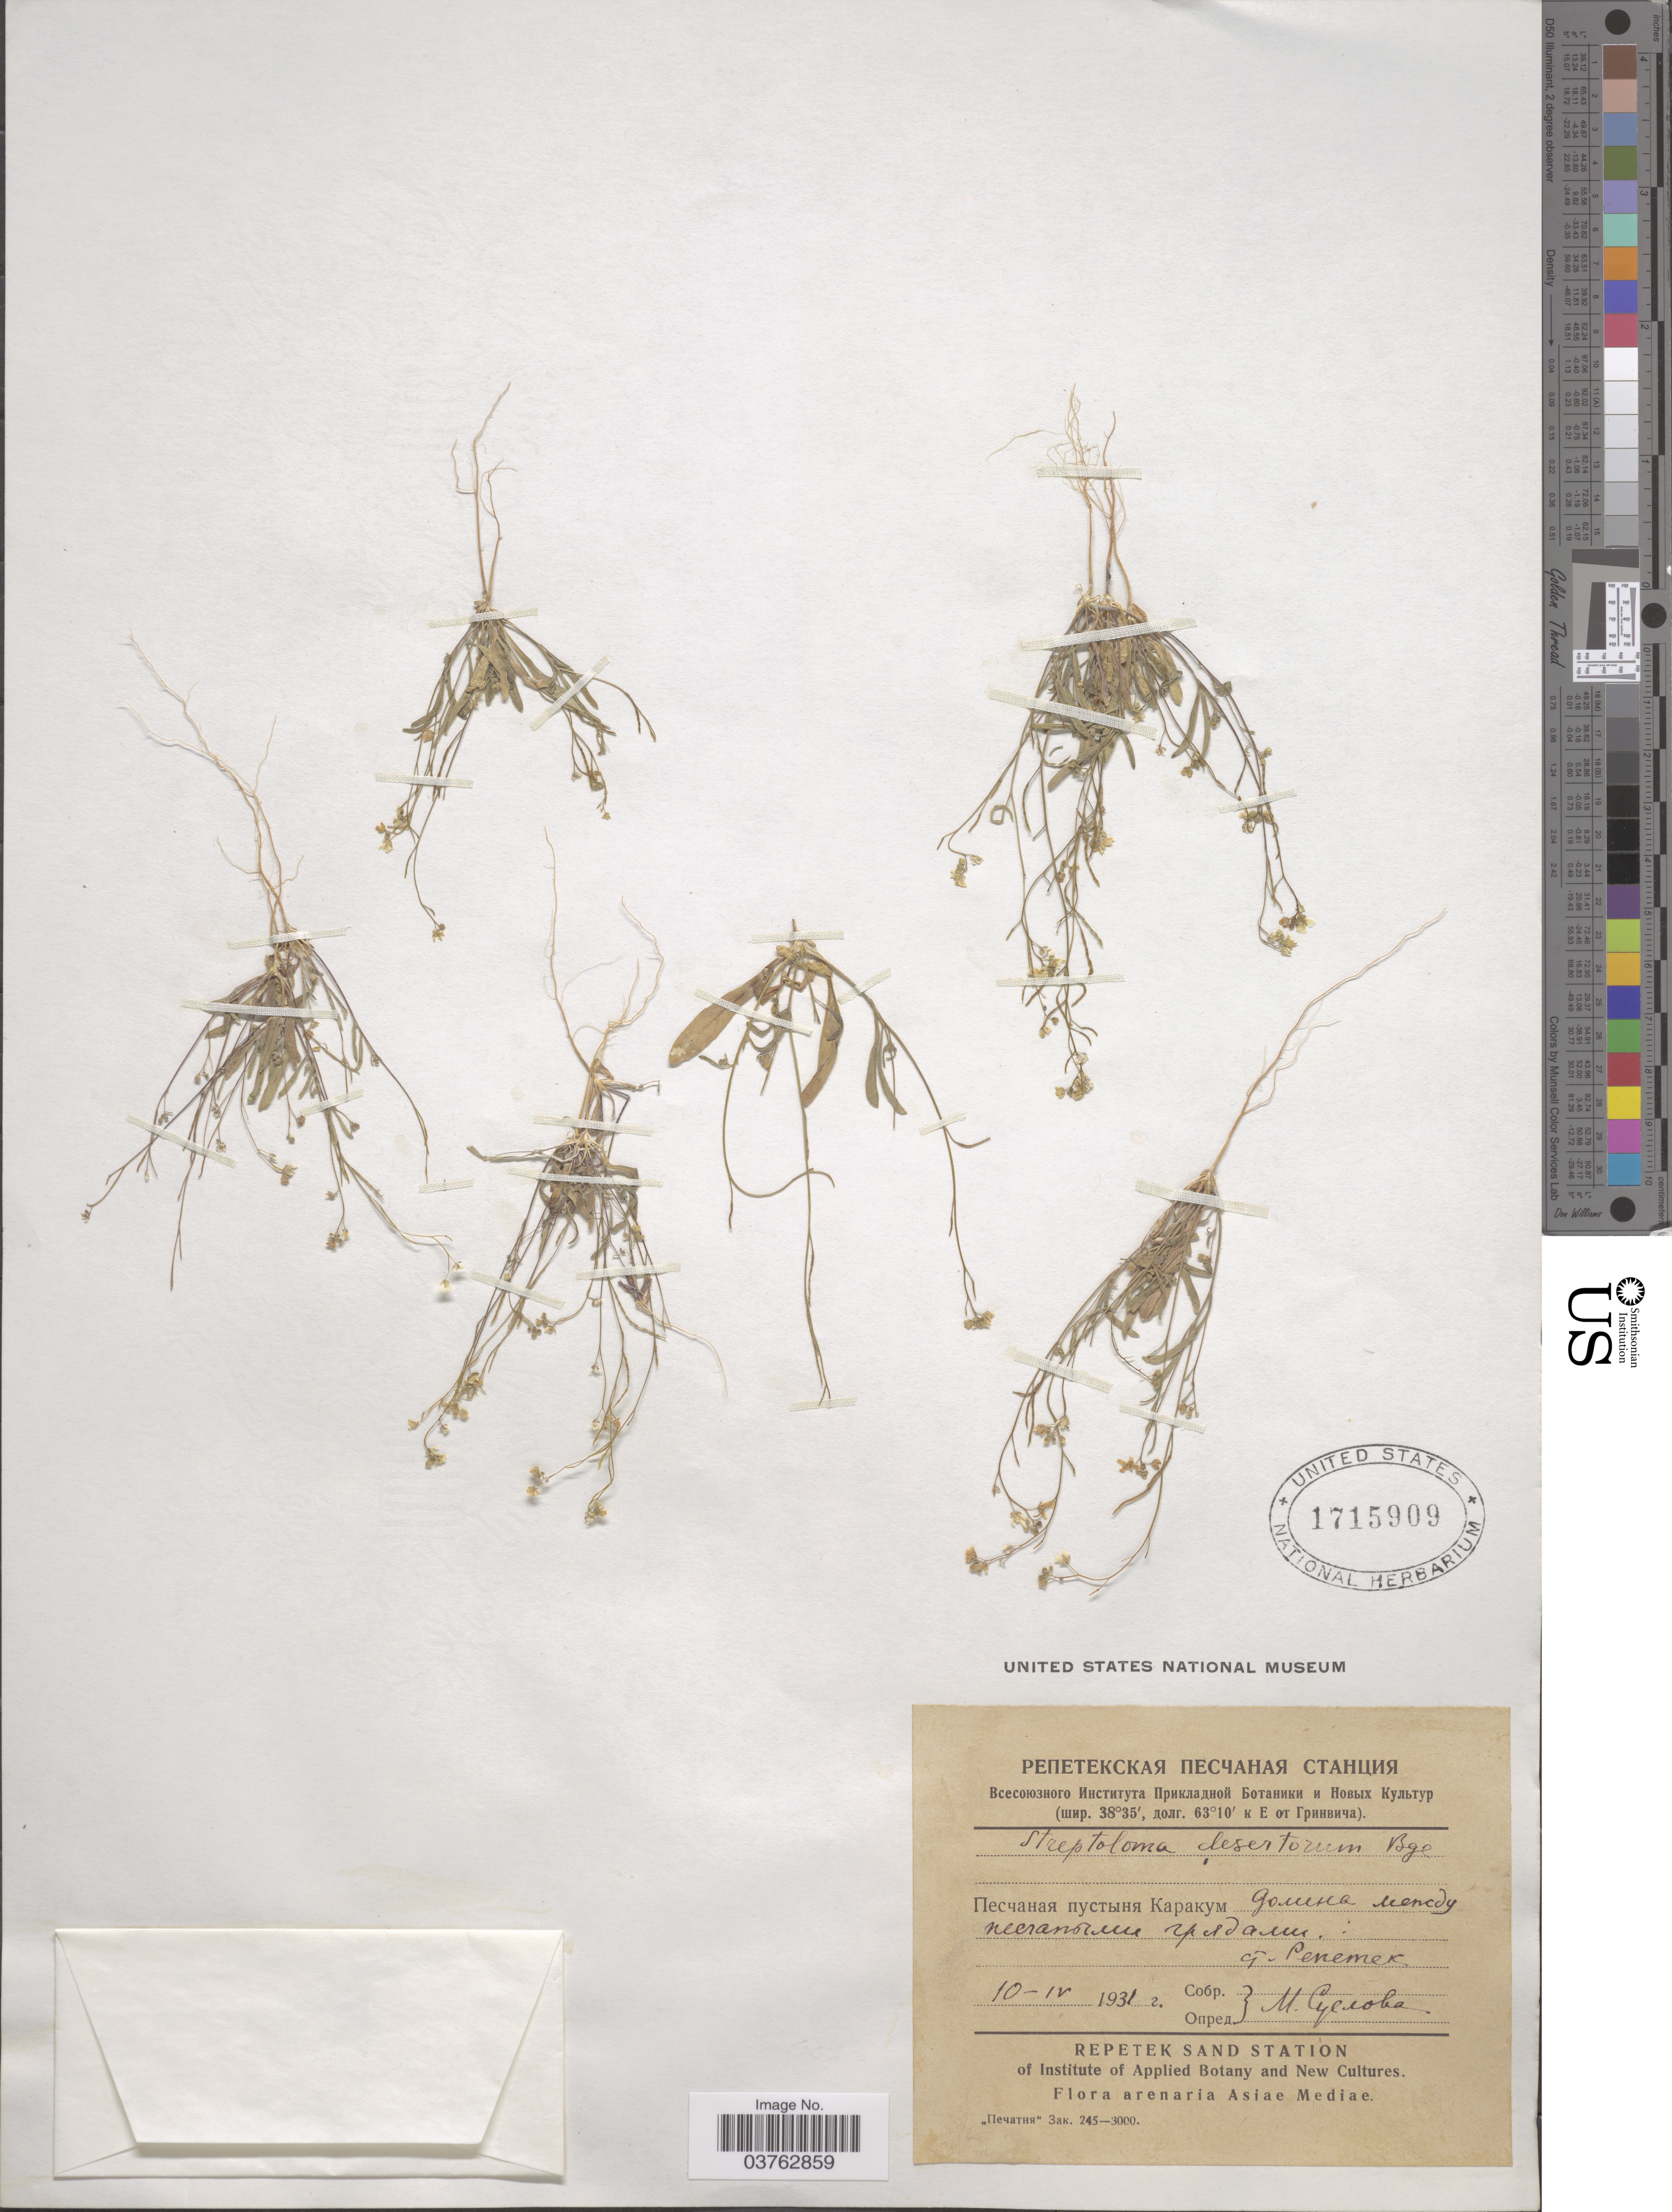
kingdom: Plantae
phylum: Tracheophyta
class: Magnoliopsida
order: Brassicales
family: Brassicaceae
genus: Streptoloma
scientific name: Streptoloma desertorum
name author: Bunge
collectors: M. Suslova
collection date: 1931-04-10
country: Turkmenistan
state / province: Lebap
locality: Karakum Desert, Repetek Station.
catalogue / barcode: US 1715909